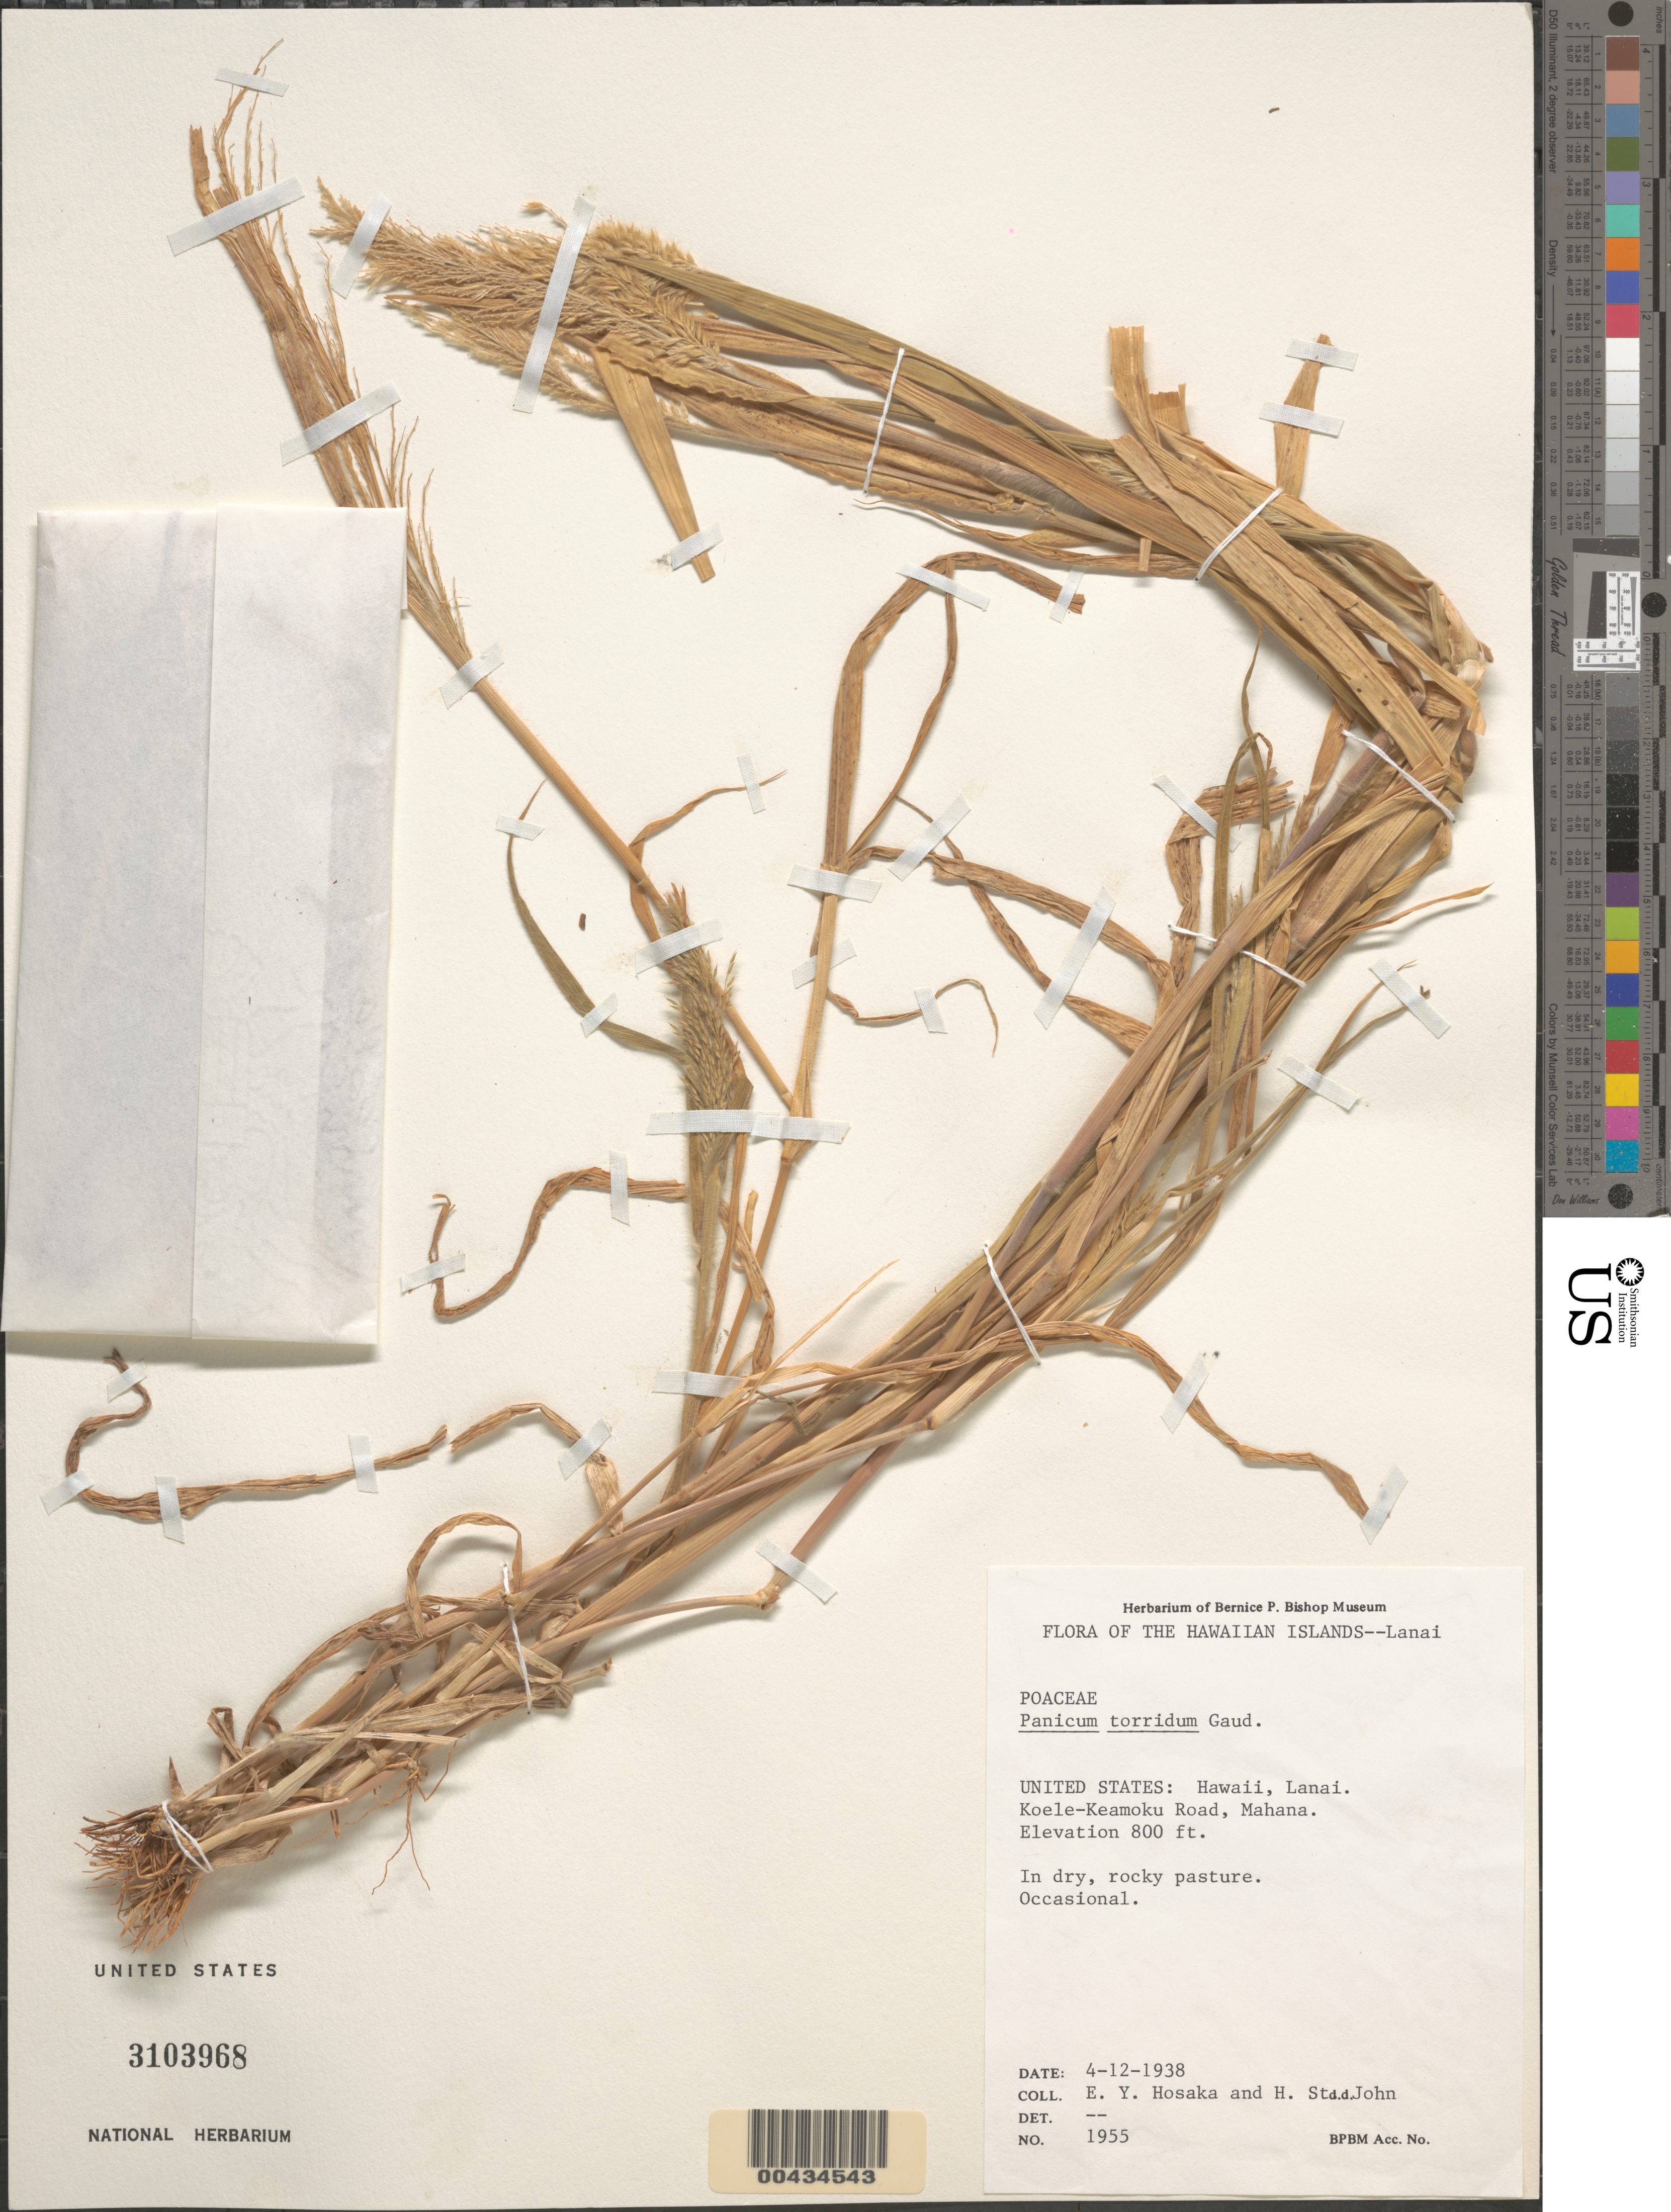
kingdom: Plantae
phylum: Tracheophyta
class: Liliopsida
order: Poales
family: Poaceae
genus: Panicum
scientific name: Panicum torridum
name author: Gaudich.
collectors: E. Y. Hosaka & H. St. John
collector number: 1955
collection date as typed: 12 Apr 1938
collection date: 1938-04-12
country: United States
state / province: Hawaii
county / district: Maui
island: Lana'i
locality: Koele-Keamoku Road, Mahana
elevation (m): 244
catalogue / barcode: US 3103968